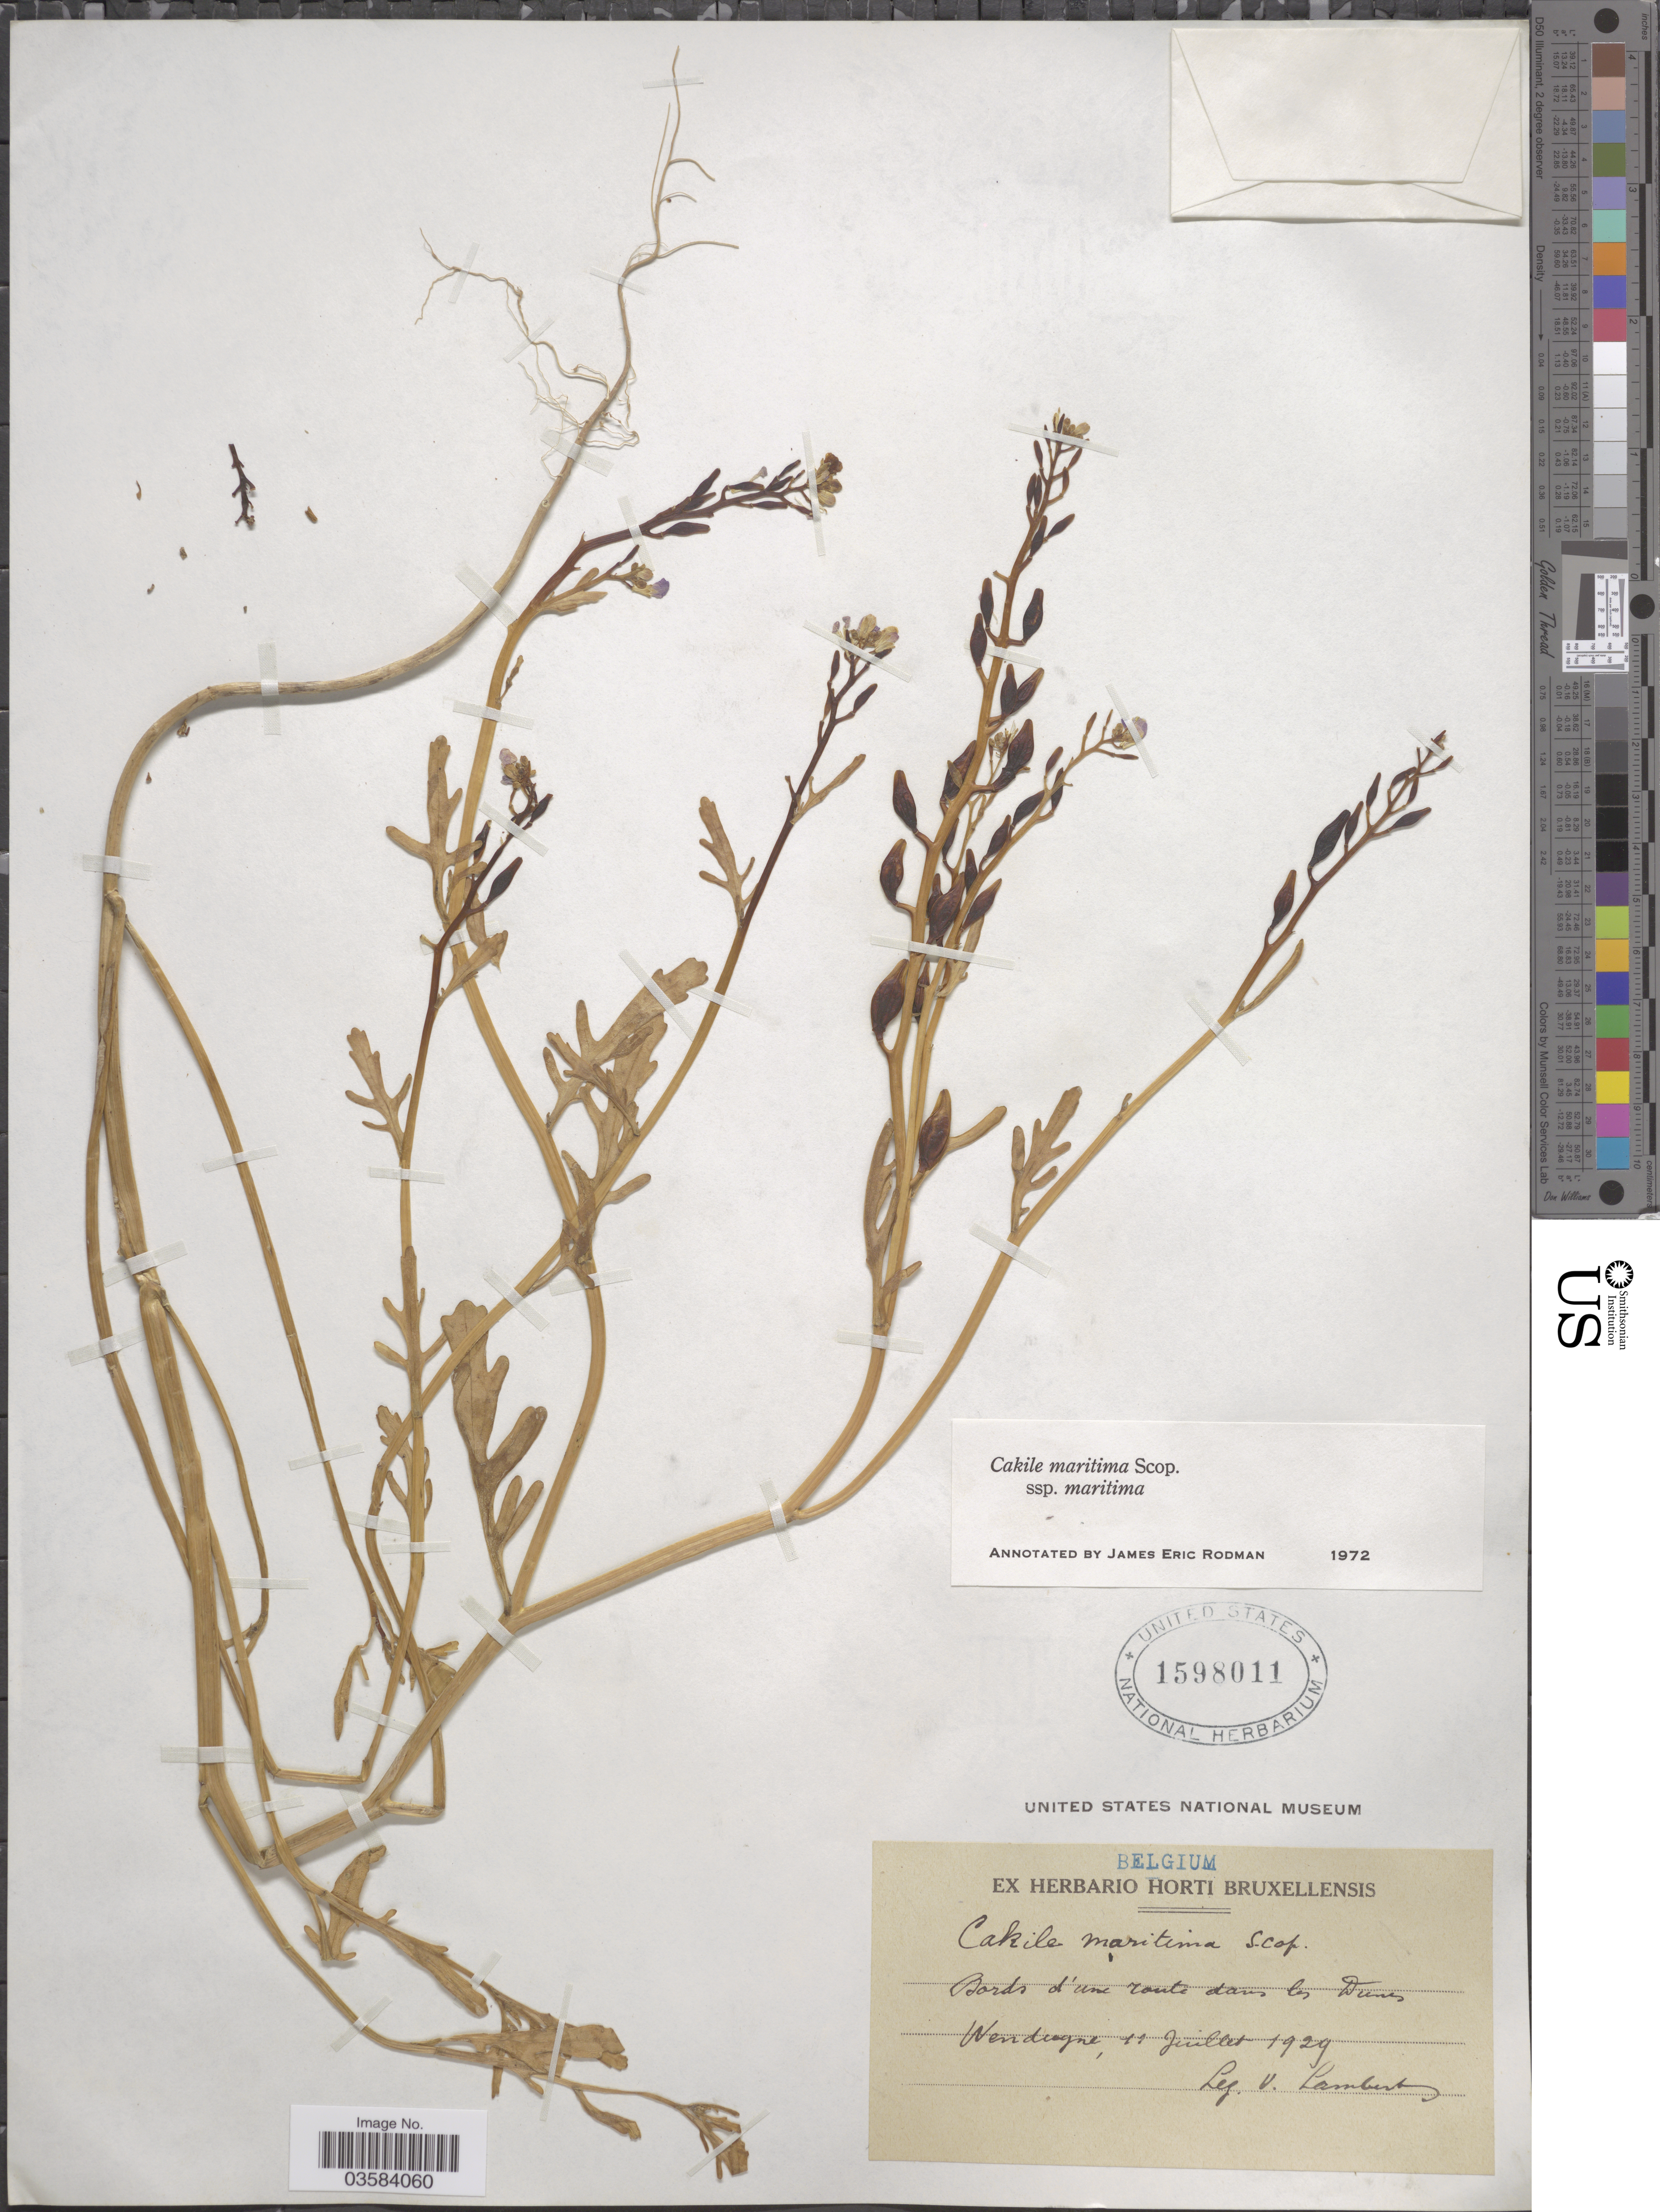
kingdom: Plantae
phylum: Tracheophyta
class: Magnoliopsida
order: Brassicales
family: Brassicaceae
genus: Cakile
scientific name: Cakile maritima subsp. maritima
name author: Scop.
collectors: V. Lambert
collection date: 1929-07-11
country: Belgium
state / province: Brussels, Capital District of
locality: Bords d'une route dans les Dunes Wendesgne [interpreted].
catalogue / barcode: US 1598011